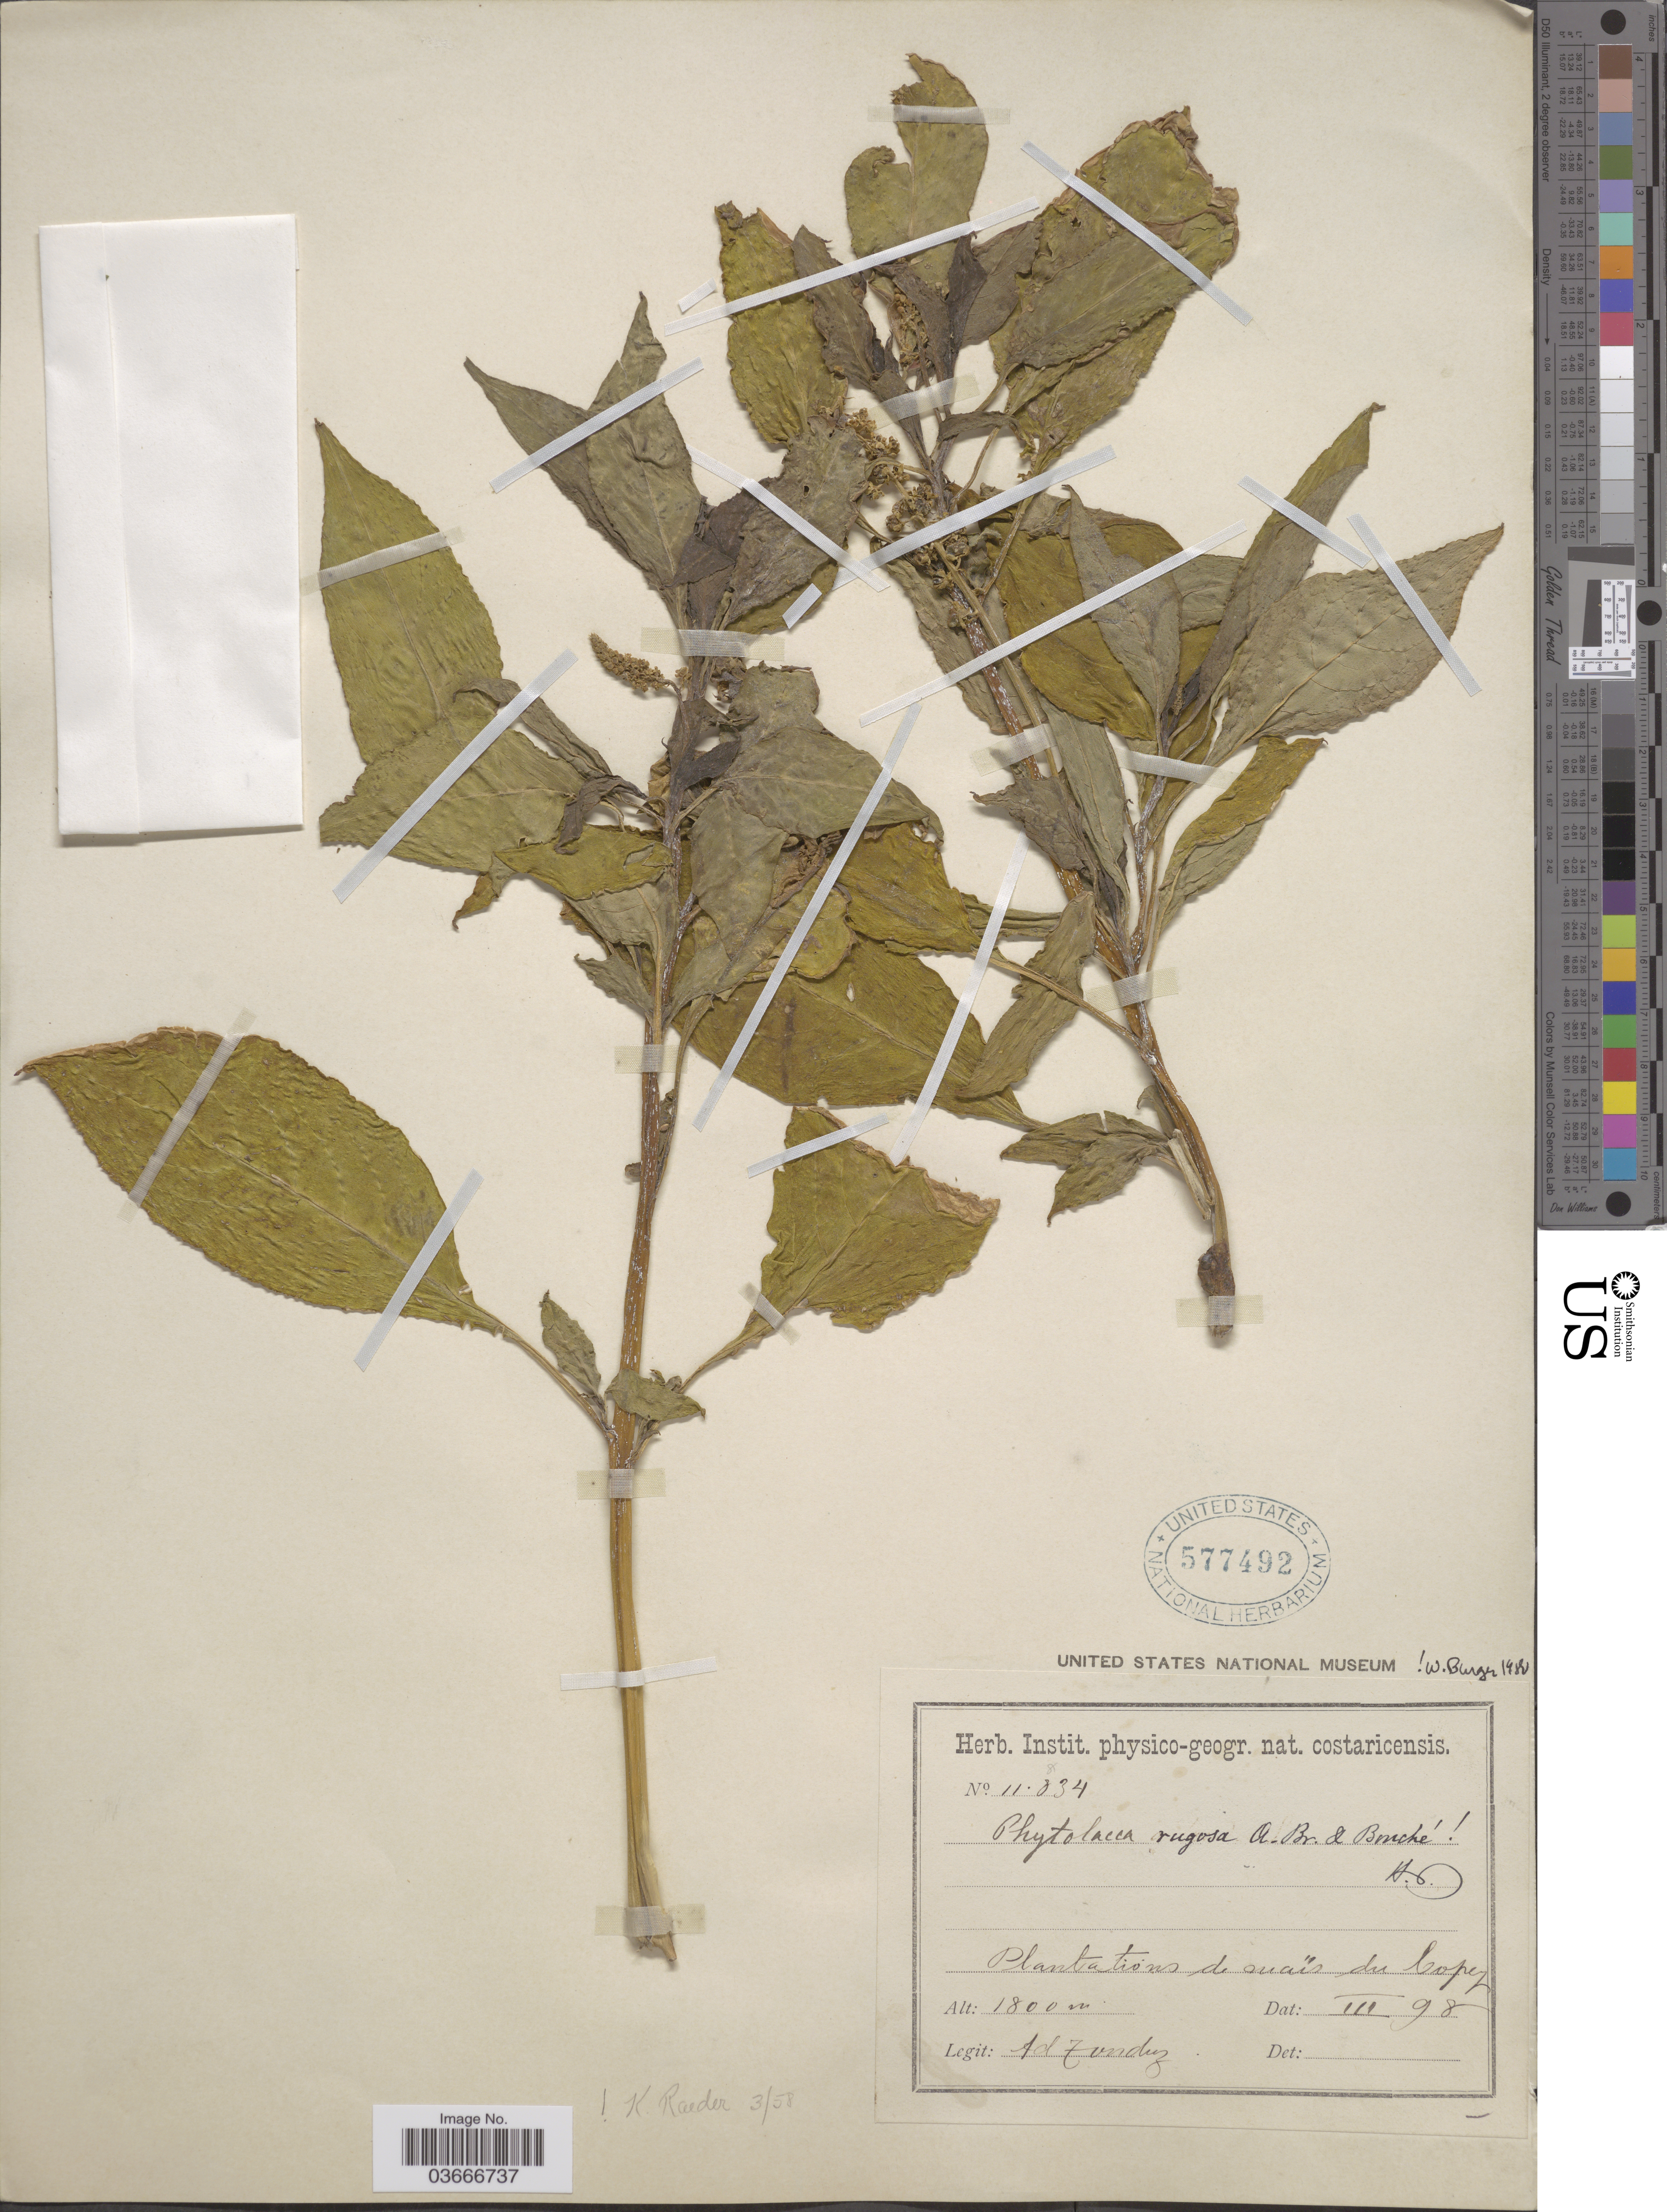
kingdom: Plantae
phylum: Tracheophyta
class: Magnoliopsida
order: Caryophyllales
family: Phytolaccaceae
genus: Phytolacca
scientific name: Phytolacca rugosa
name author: A. Braun & C.D. Bouché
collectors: A. Tonduz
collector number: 11834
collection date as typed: Transcribed d/m/y: /3/98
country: Costa Rica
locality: Plantations de maïs du Copey.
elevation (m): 1800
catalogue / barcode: US 577492